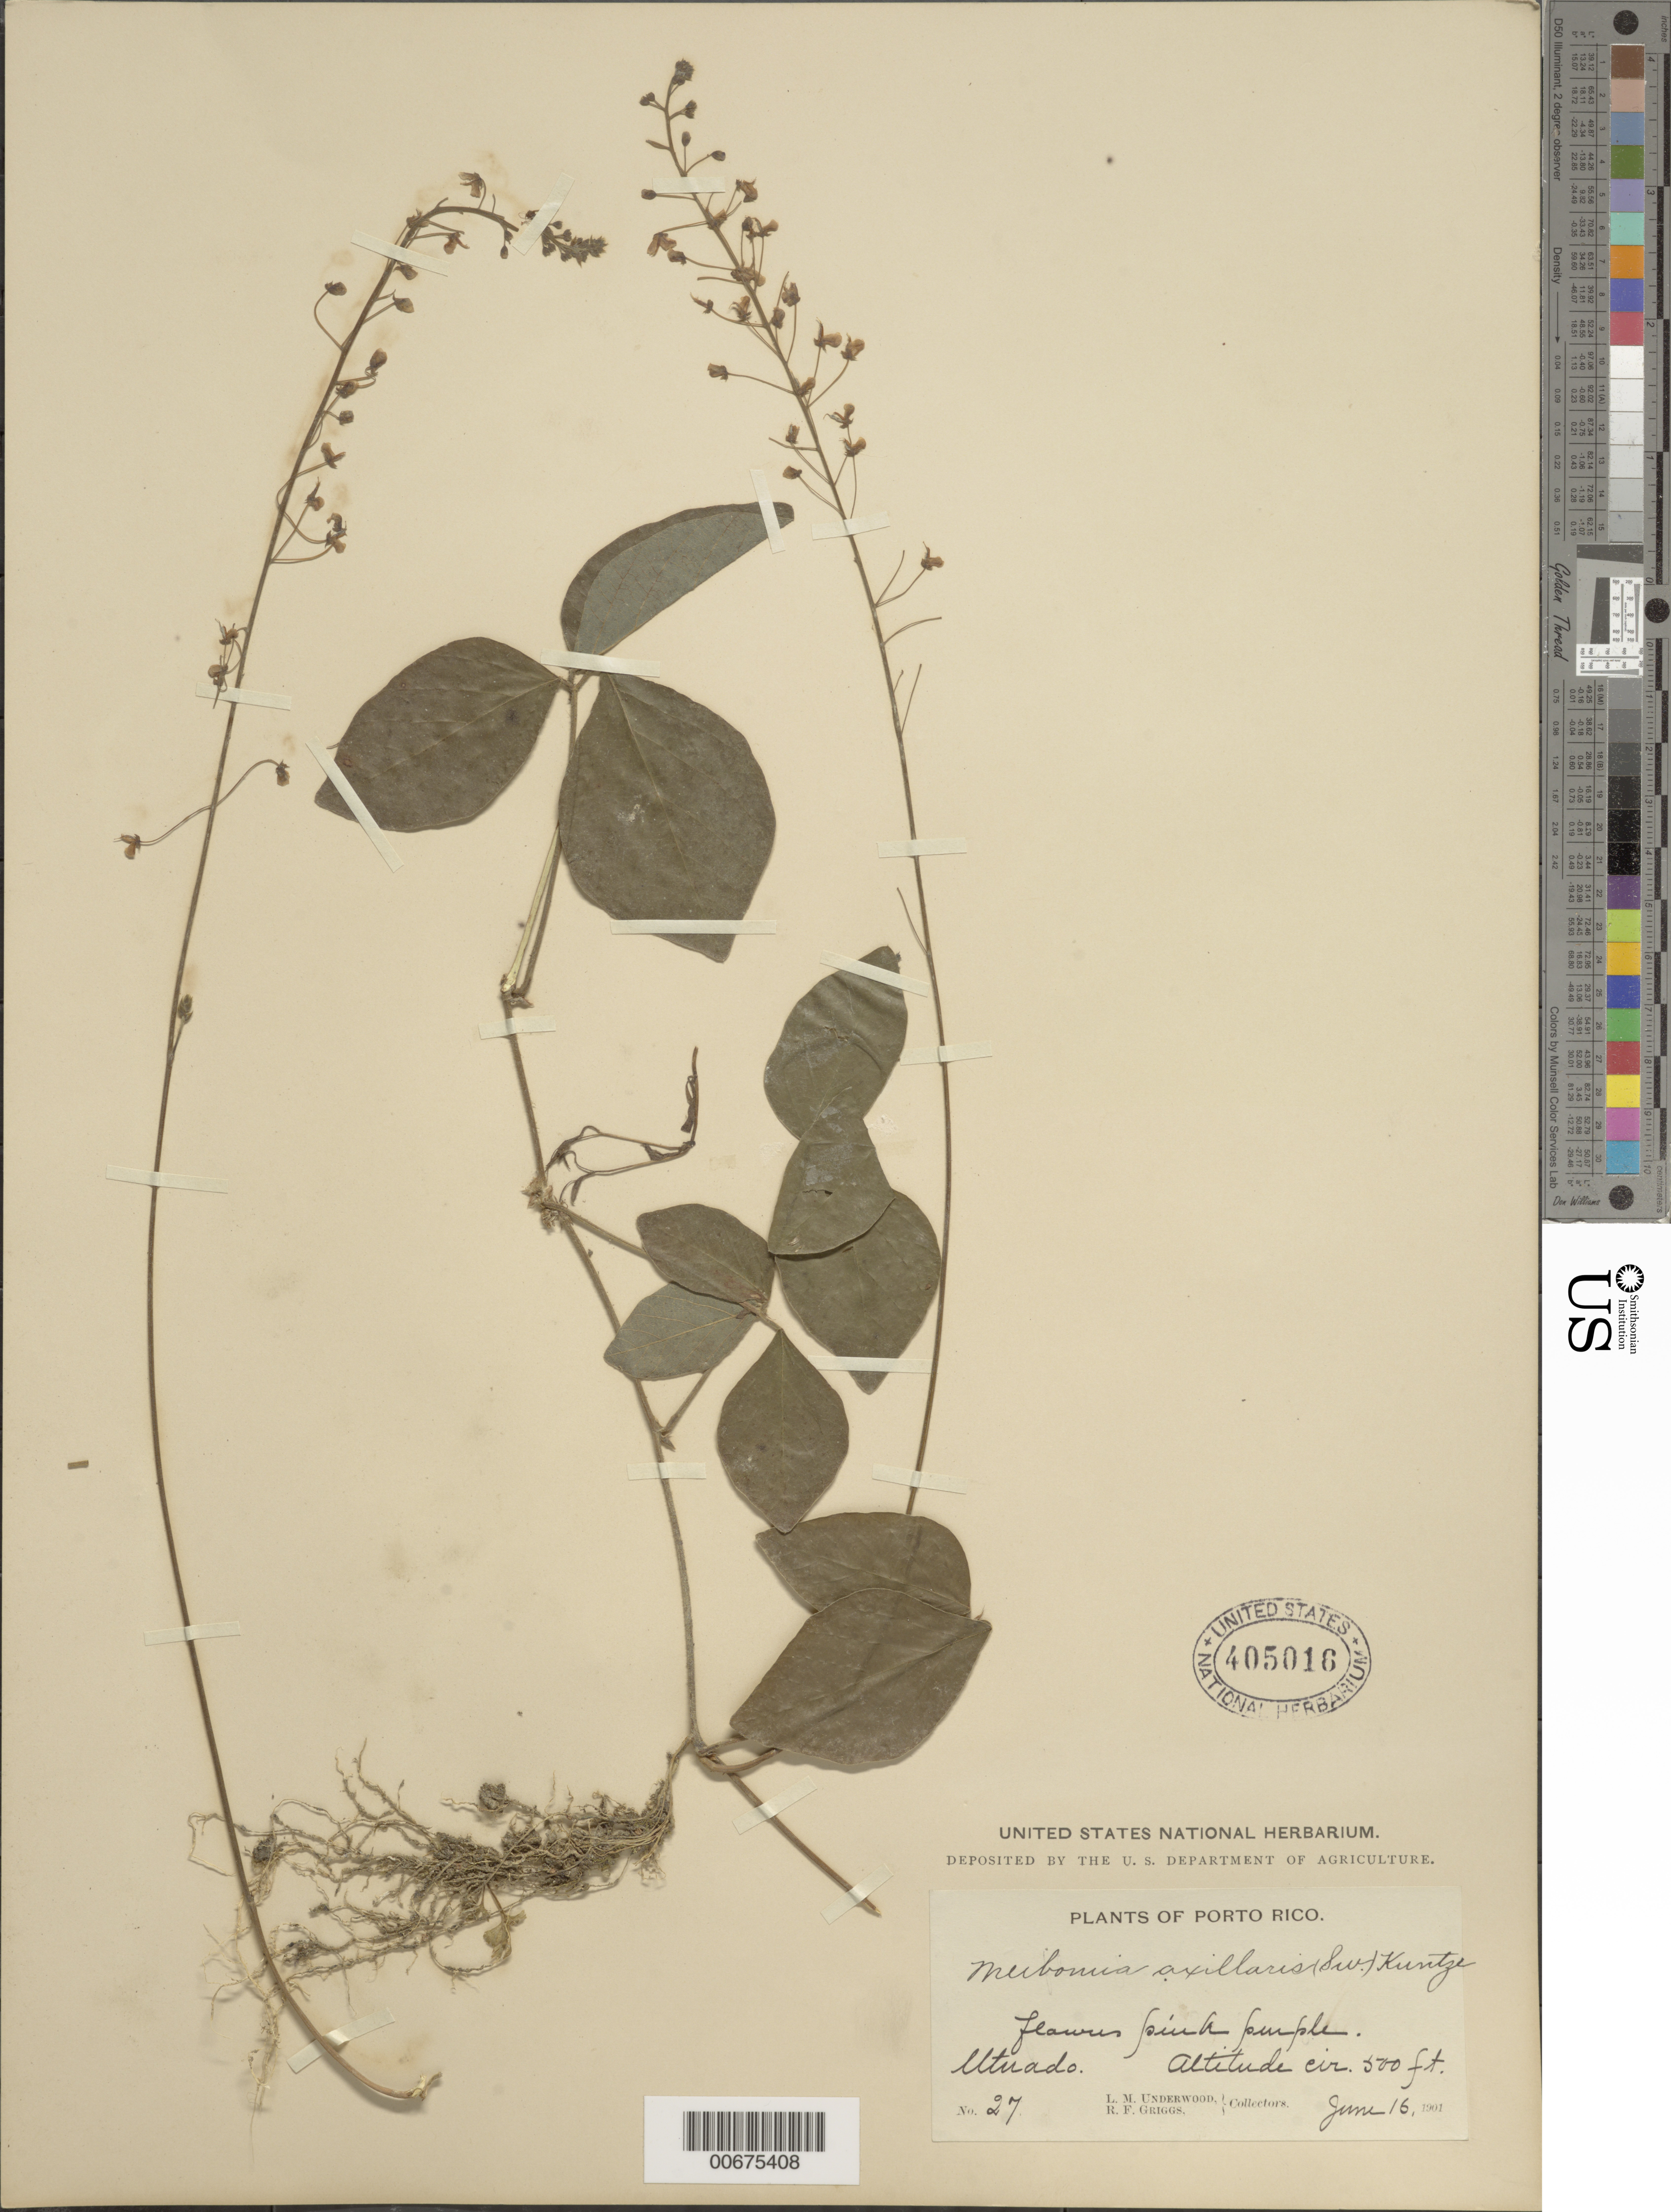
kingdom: Plantae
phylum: Tracheophyta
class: Magnoliopsida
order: Fabales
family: Fabaceae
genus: Desmodium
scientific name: Desmodium axillare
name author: (Sw.) DC.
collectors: L. M. Underwood & R. F. Griggs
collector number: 27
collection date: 1901-06-16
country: Puerto Rico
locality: Porto rico, Utuado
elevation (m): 152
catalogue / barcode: US 405016